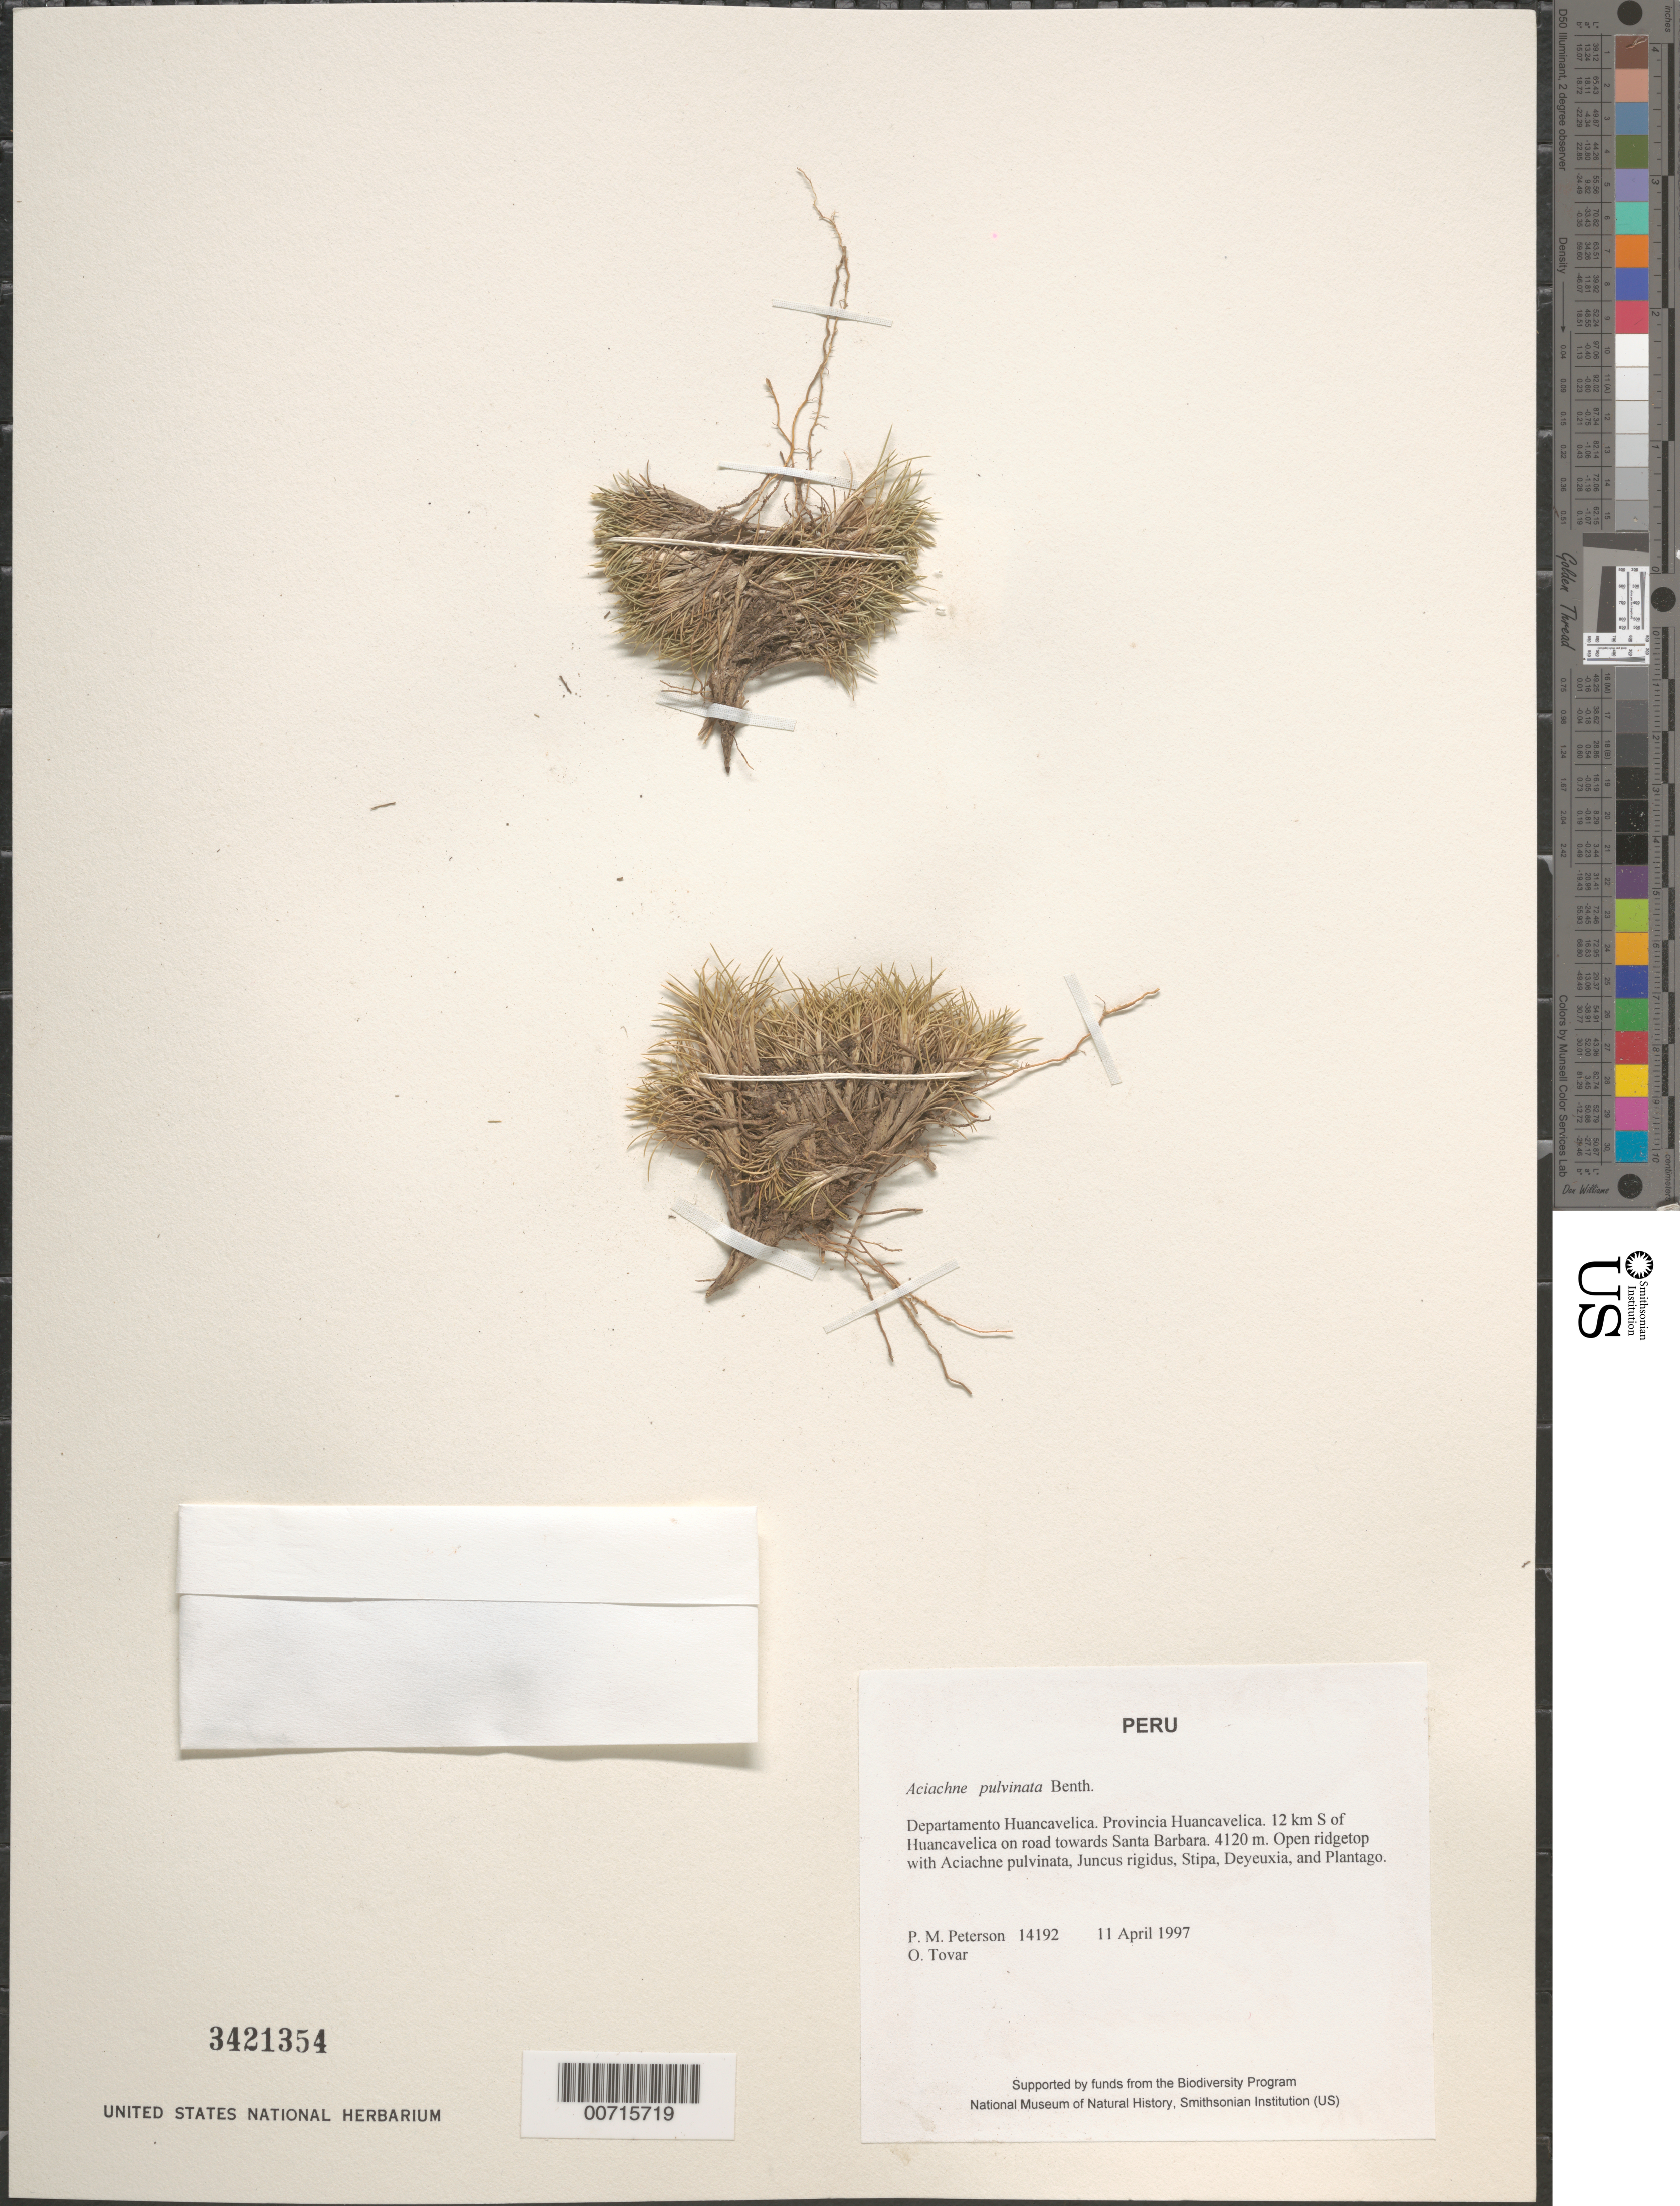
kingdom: Plantae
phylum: Tracheophyta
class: Liliopsida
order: Poales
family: Poaceae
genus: Aciachne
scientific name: Aciachne pulvinata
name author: Benth.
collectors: P. M. Peterson & Ó. Tovar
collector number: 14192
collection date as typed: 11 Apr 1997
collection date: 1997-04-11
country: Peru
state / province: Huancavelica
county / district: Huancavelica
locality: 12 km S of Huancavelica on road towards Santa Barbara.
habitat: Open ridgetop with Aciachne pulvinata, Juncus rigidus, Stipa, Deyeuxia, and Plantago.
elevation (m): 4120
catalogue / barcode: US 3421354